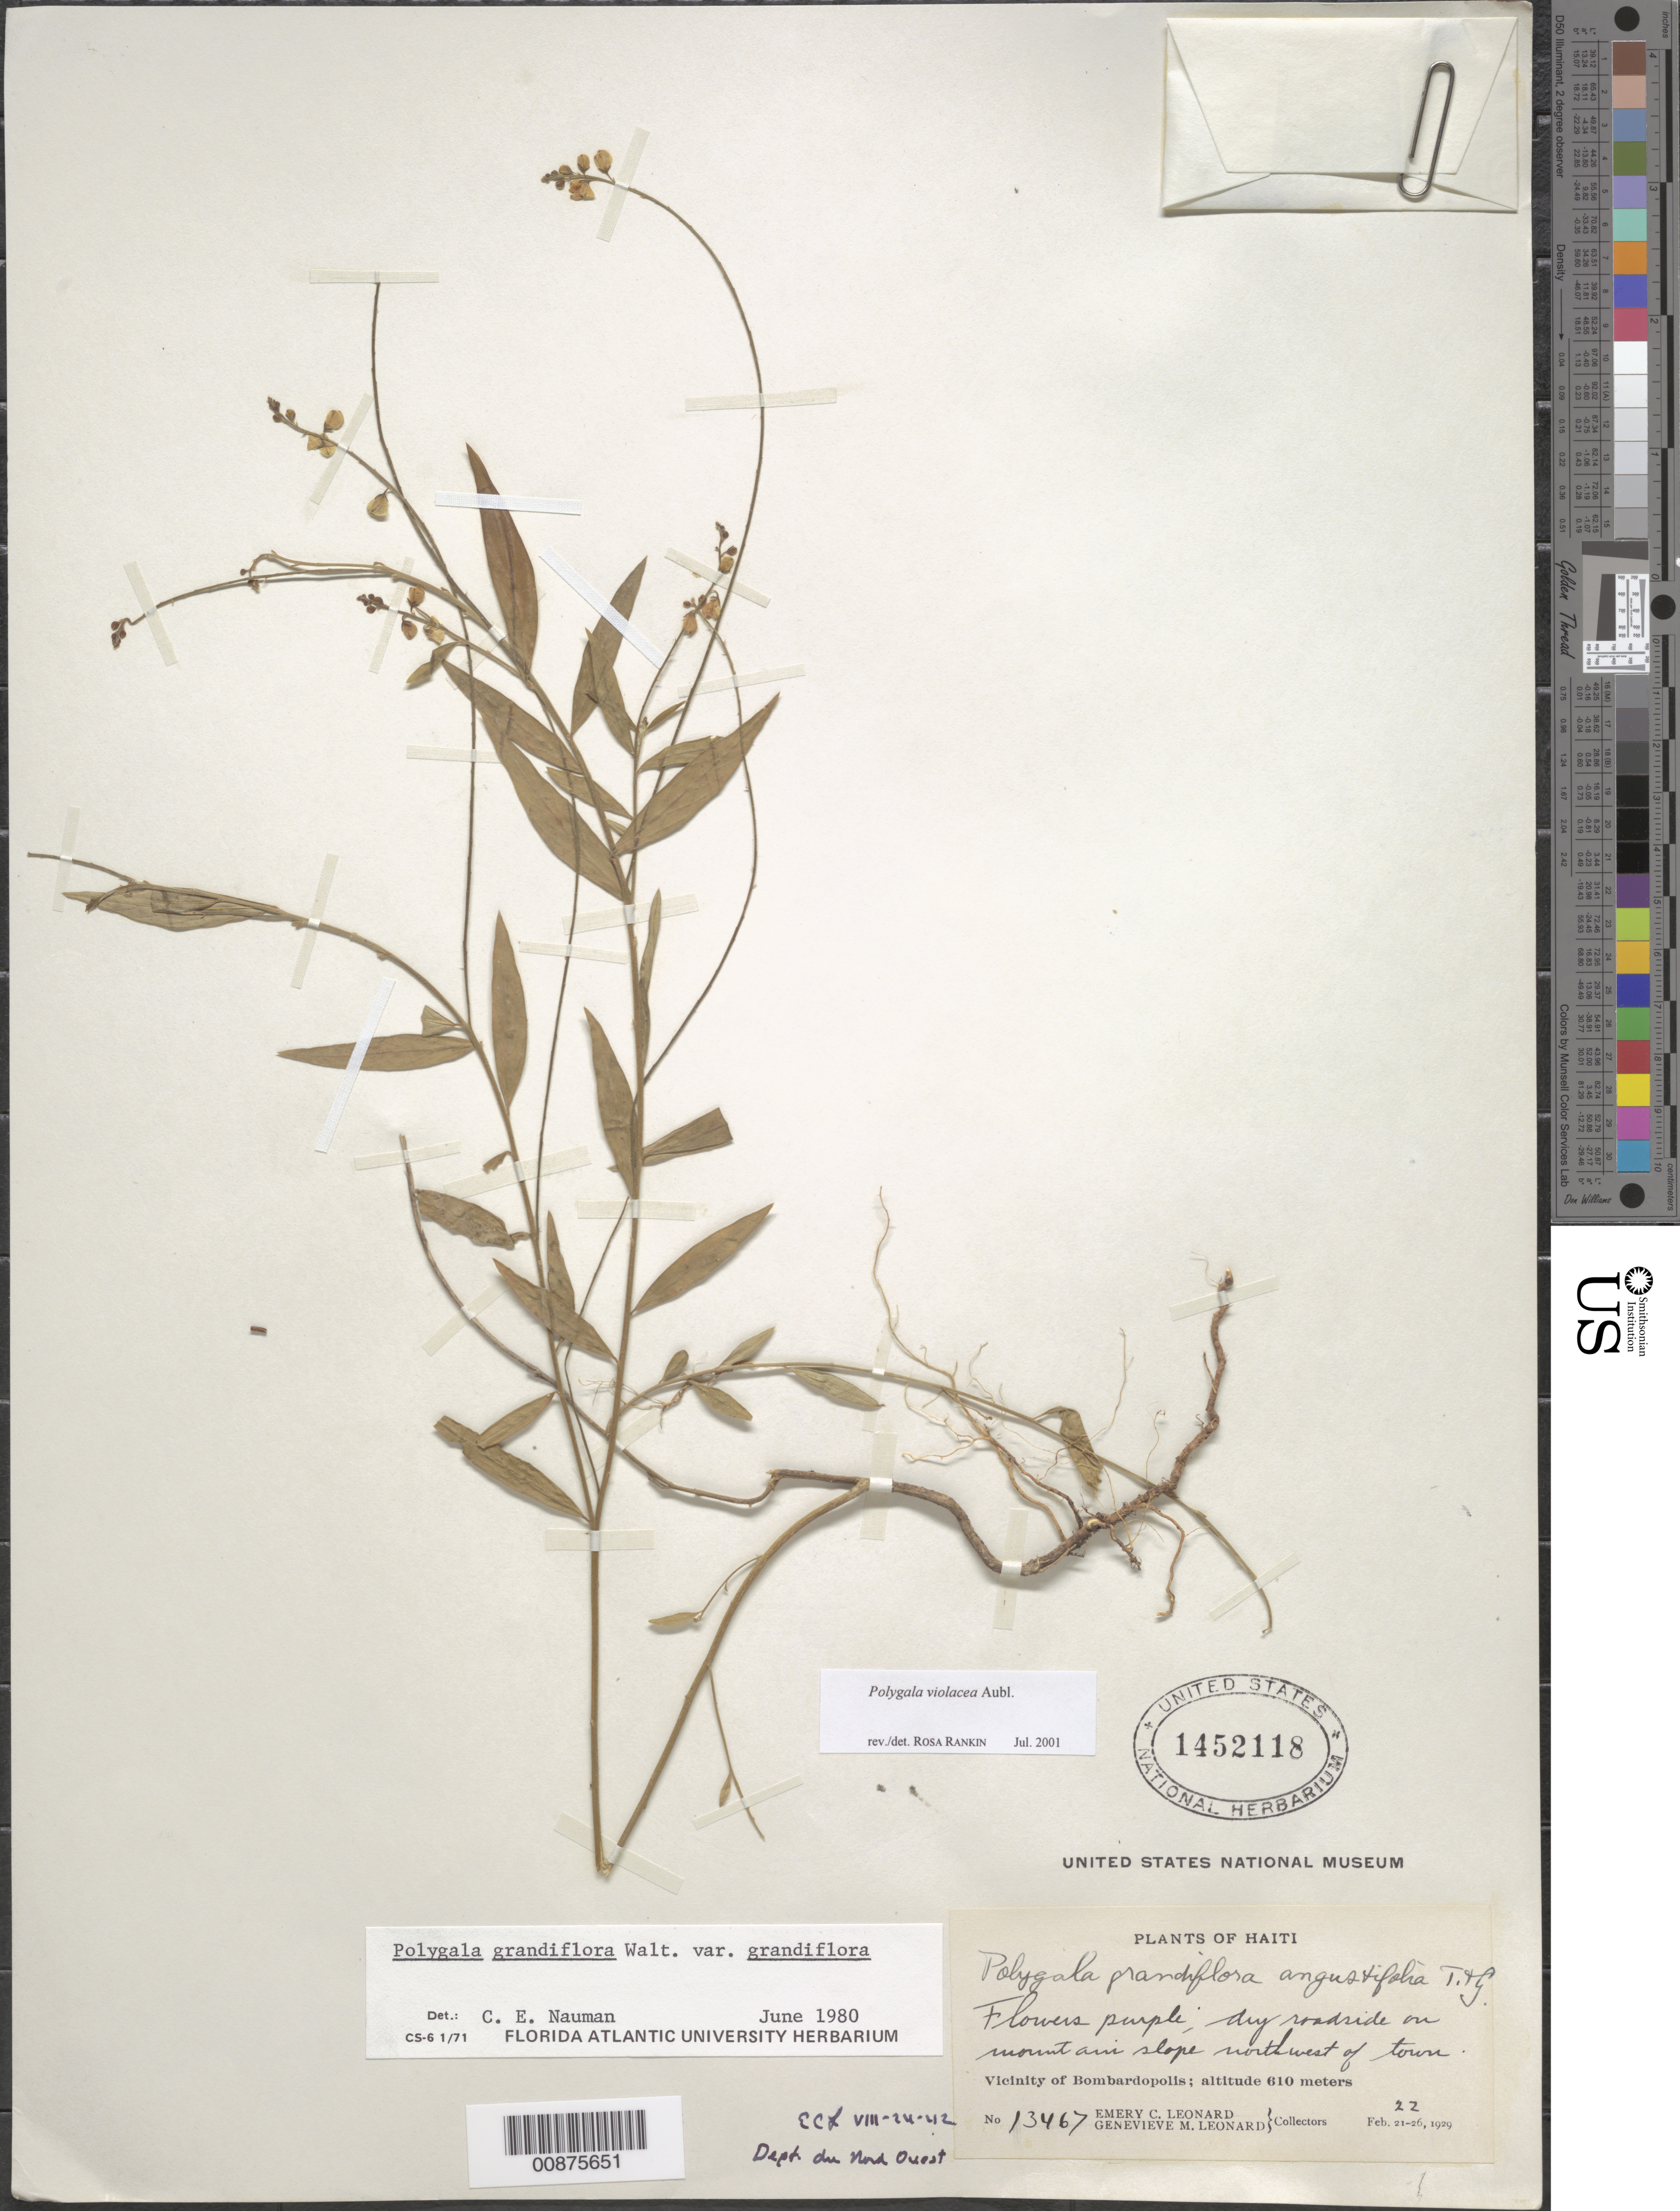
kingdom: Plantae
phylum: Tracheophyta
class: Magnoliopsida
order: Fabales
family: Polygalaceae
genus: Asemeia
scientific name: Asemeia violacea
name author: (Aubl.) J.F.B. Pastore & J.R. Abbott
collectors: E. C. Leonard & G. M. Leonard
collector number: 13467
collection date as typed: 22 Feb 1929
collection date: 1929-02-22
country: Haiti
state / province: Nord-Ouest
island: Hispaniola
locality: Vicinity of Bombardopolis, NW of town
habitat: Dry roadside on mountain slope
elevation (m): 610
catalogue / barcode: US 1452118